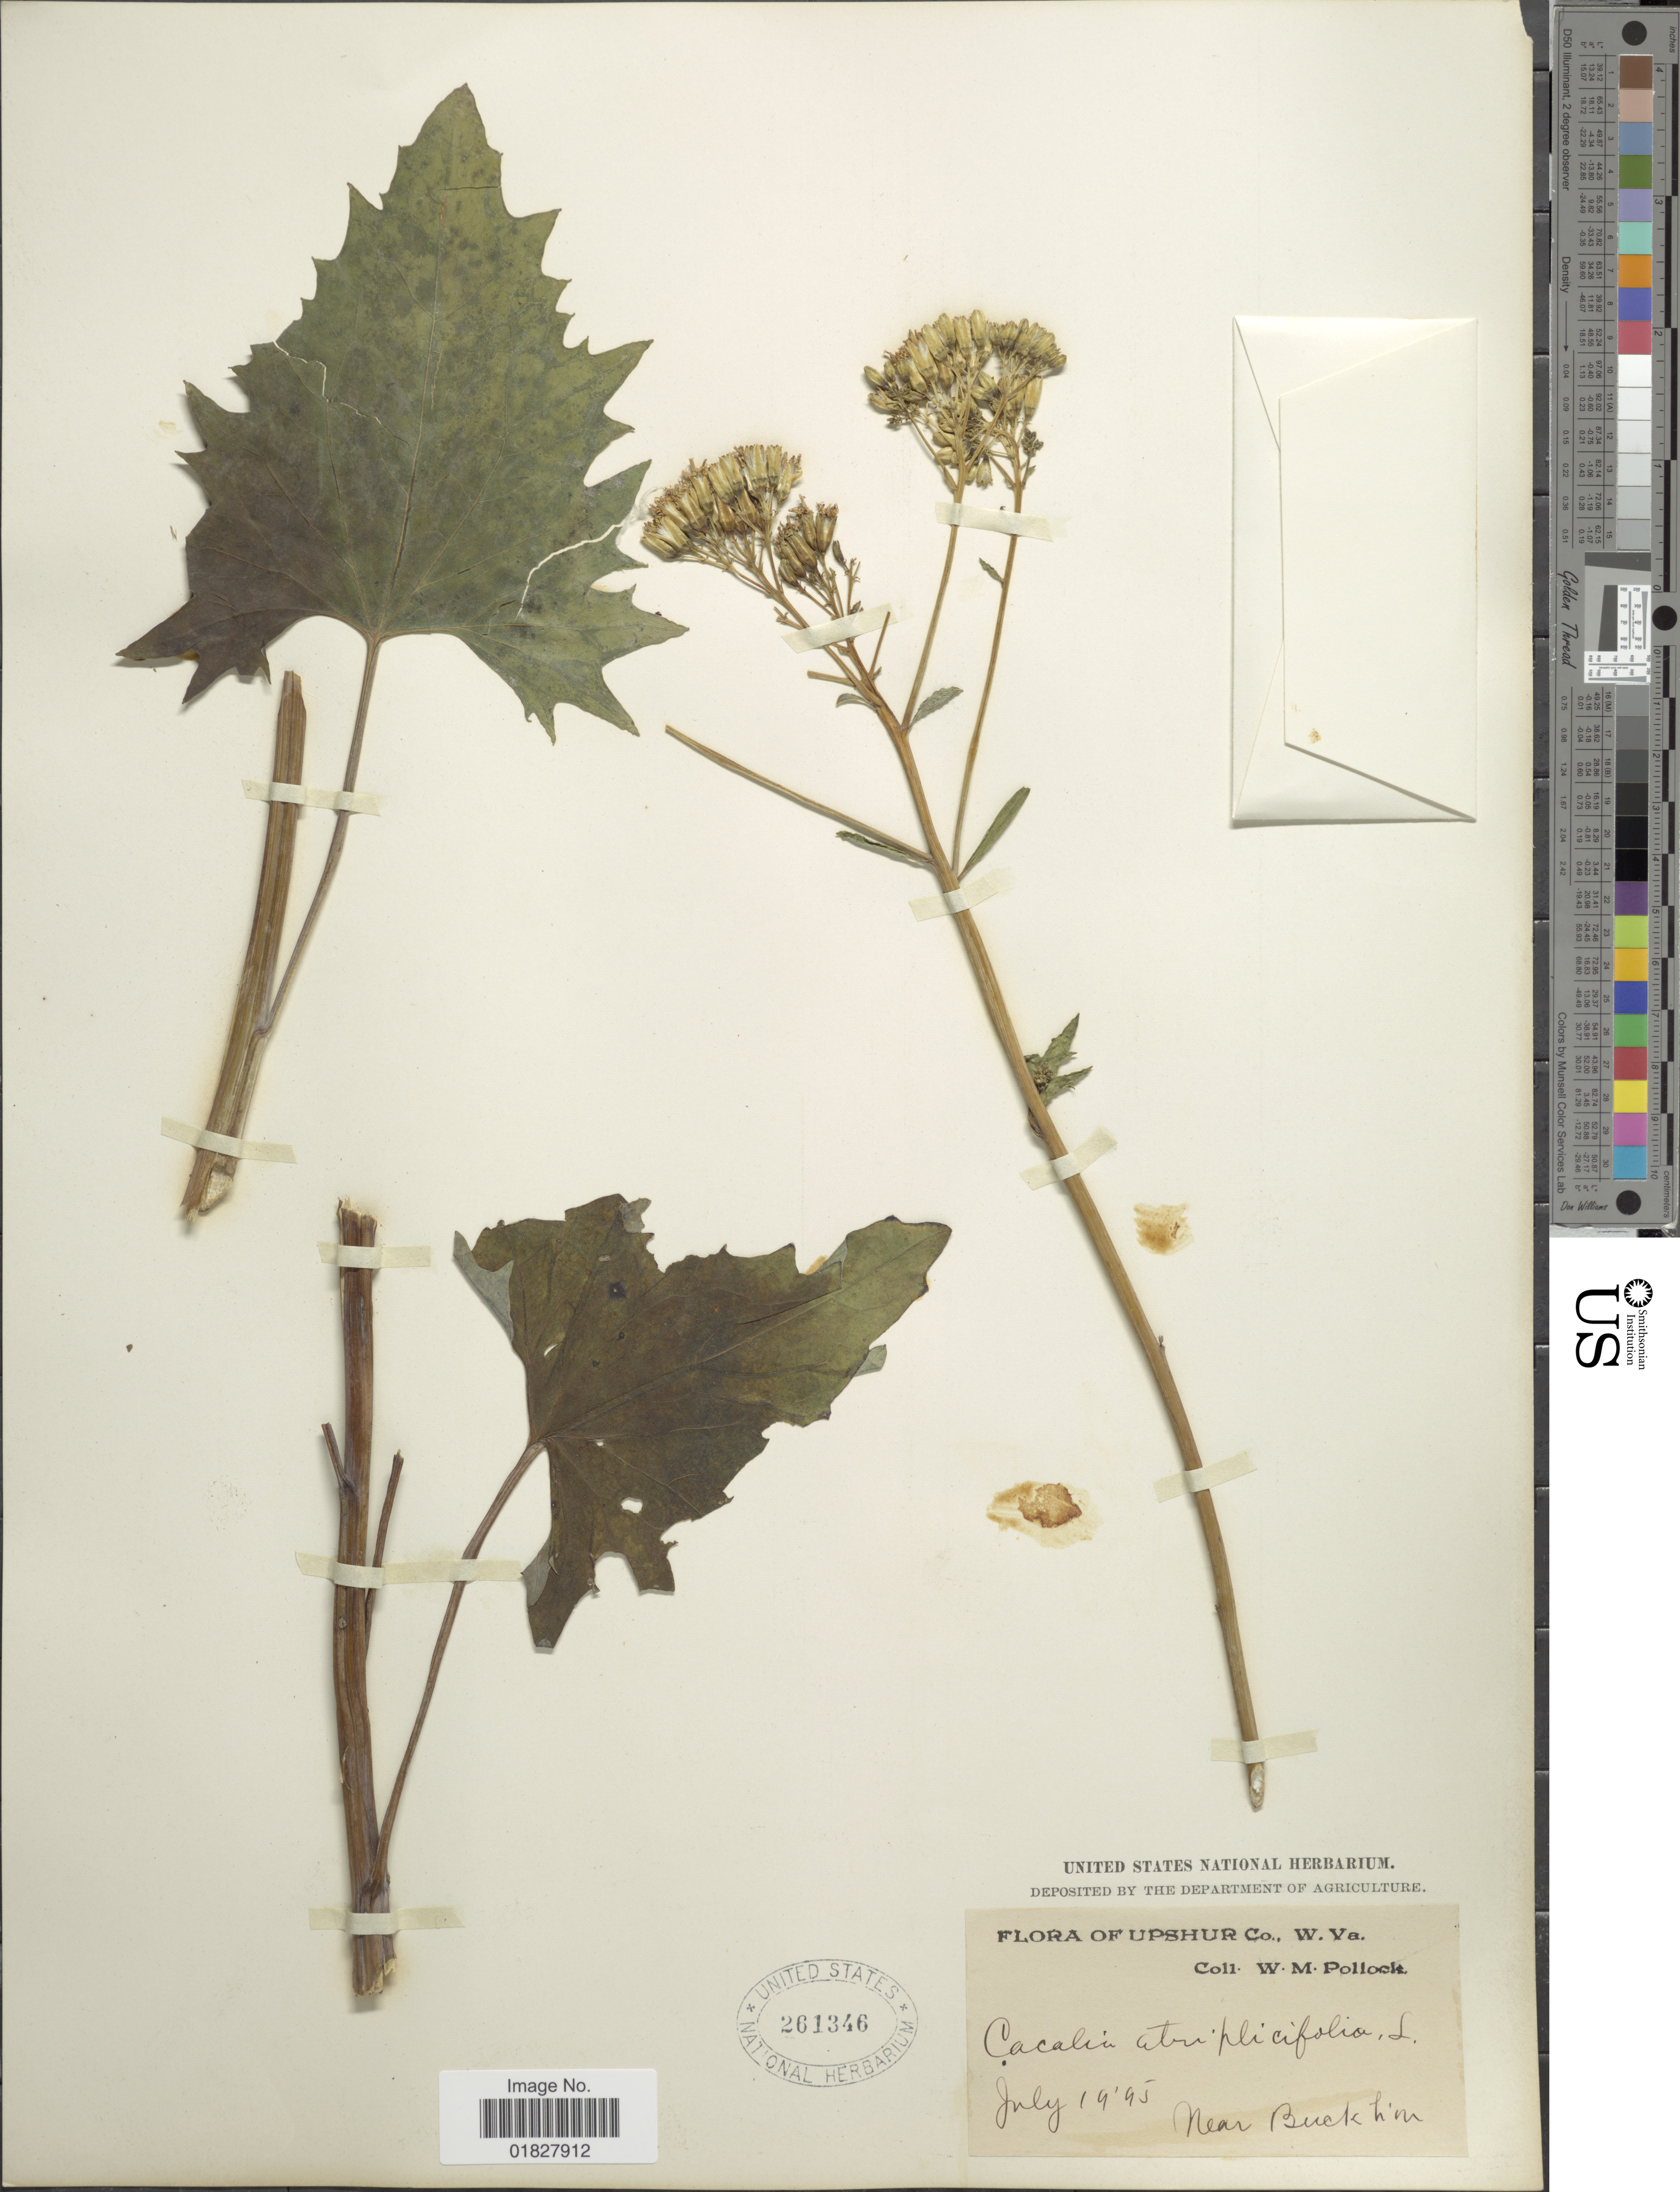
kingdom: Plantae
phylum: Tracheophyta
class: Magnoliopsida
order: Asterales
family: Asteraceae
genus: Arnoglossum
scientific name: Arnoglossum atriplicifolium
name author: (L.) H. Rob.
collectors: W. M. Pollock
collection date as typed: Transcribed d/m/y: 19/7/95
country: United States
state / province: West Virginia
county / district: Upshur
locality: Near Bucklin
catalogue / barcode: US 261346